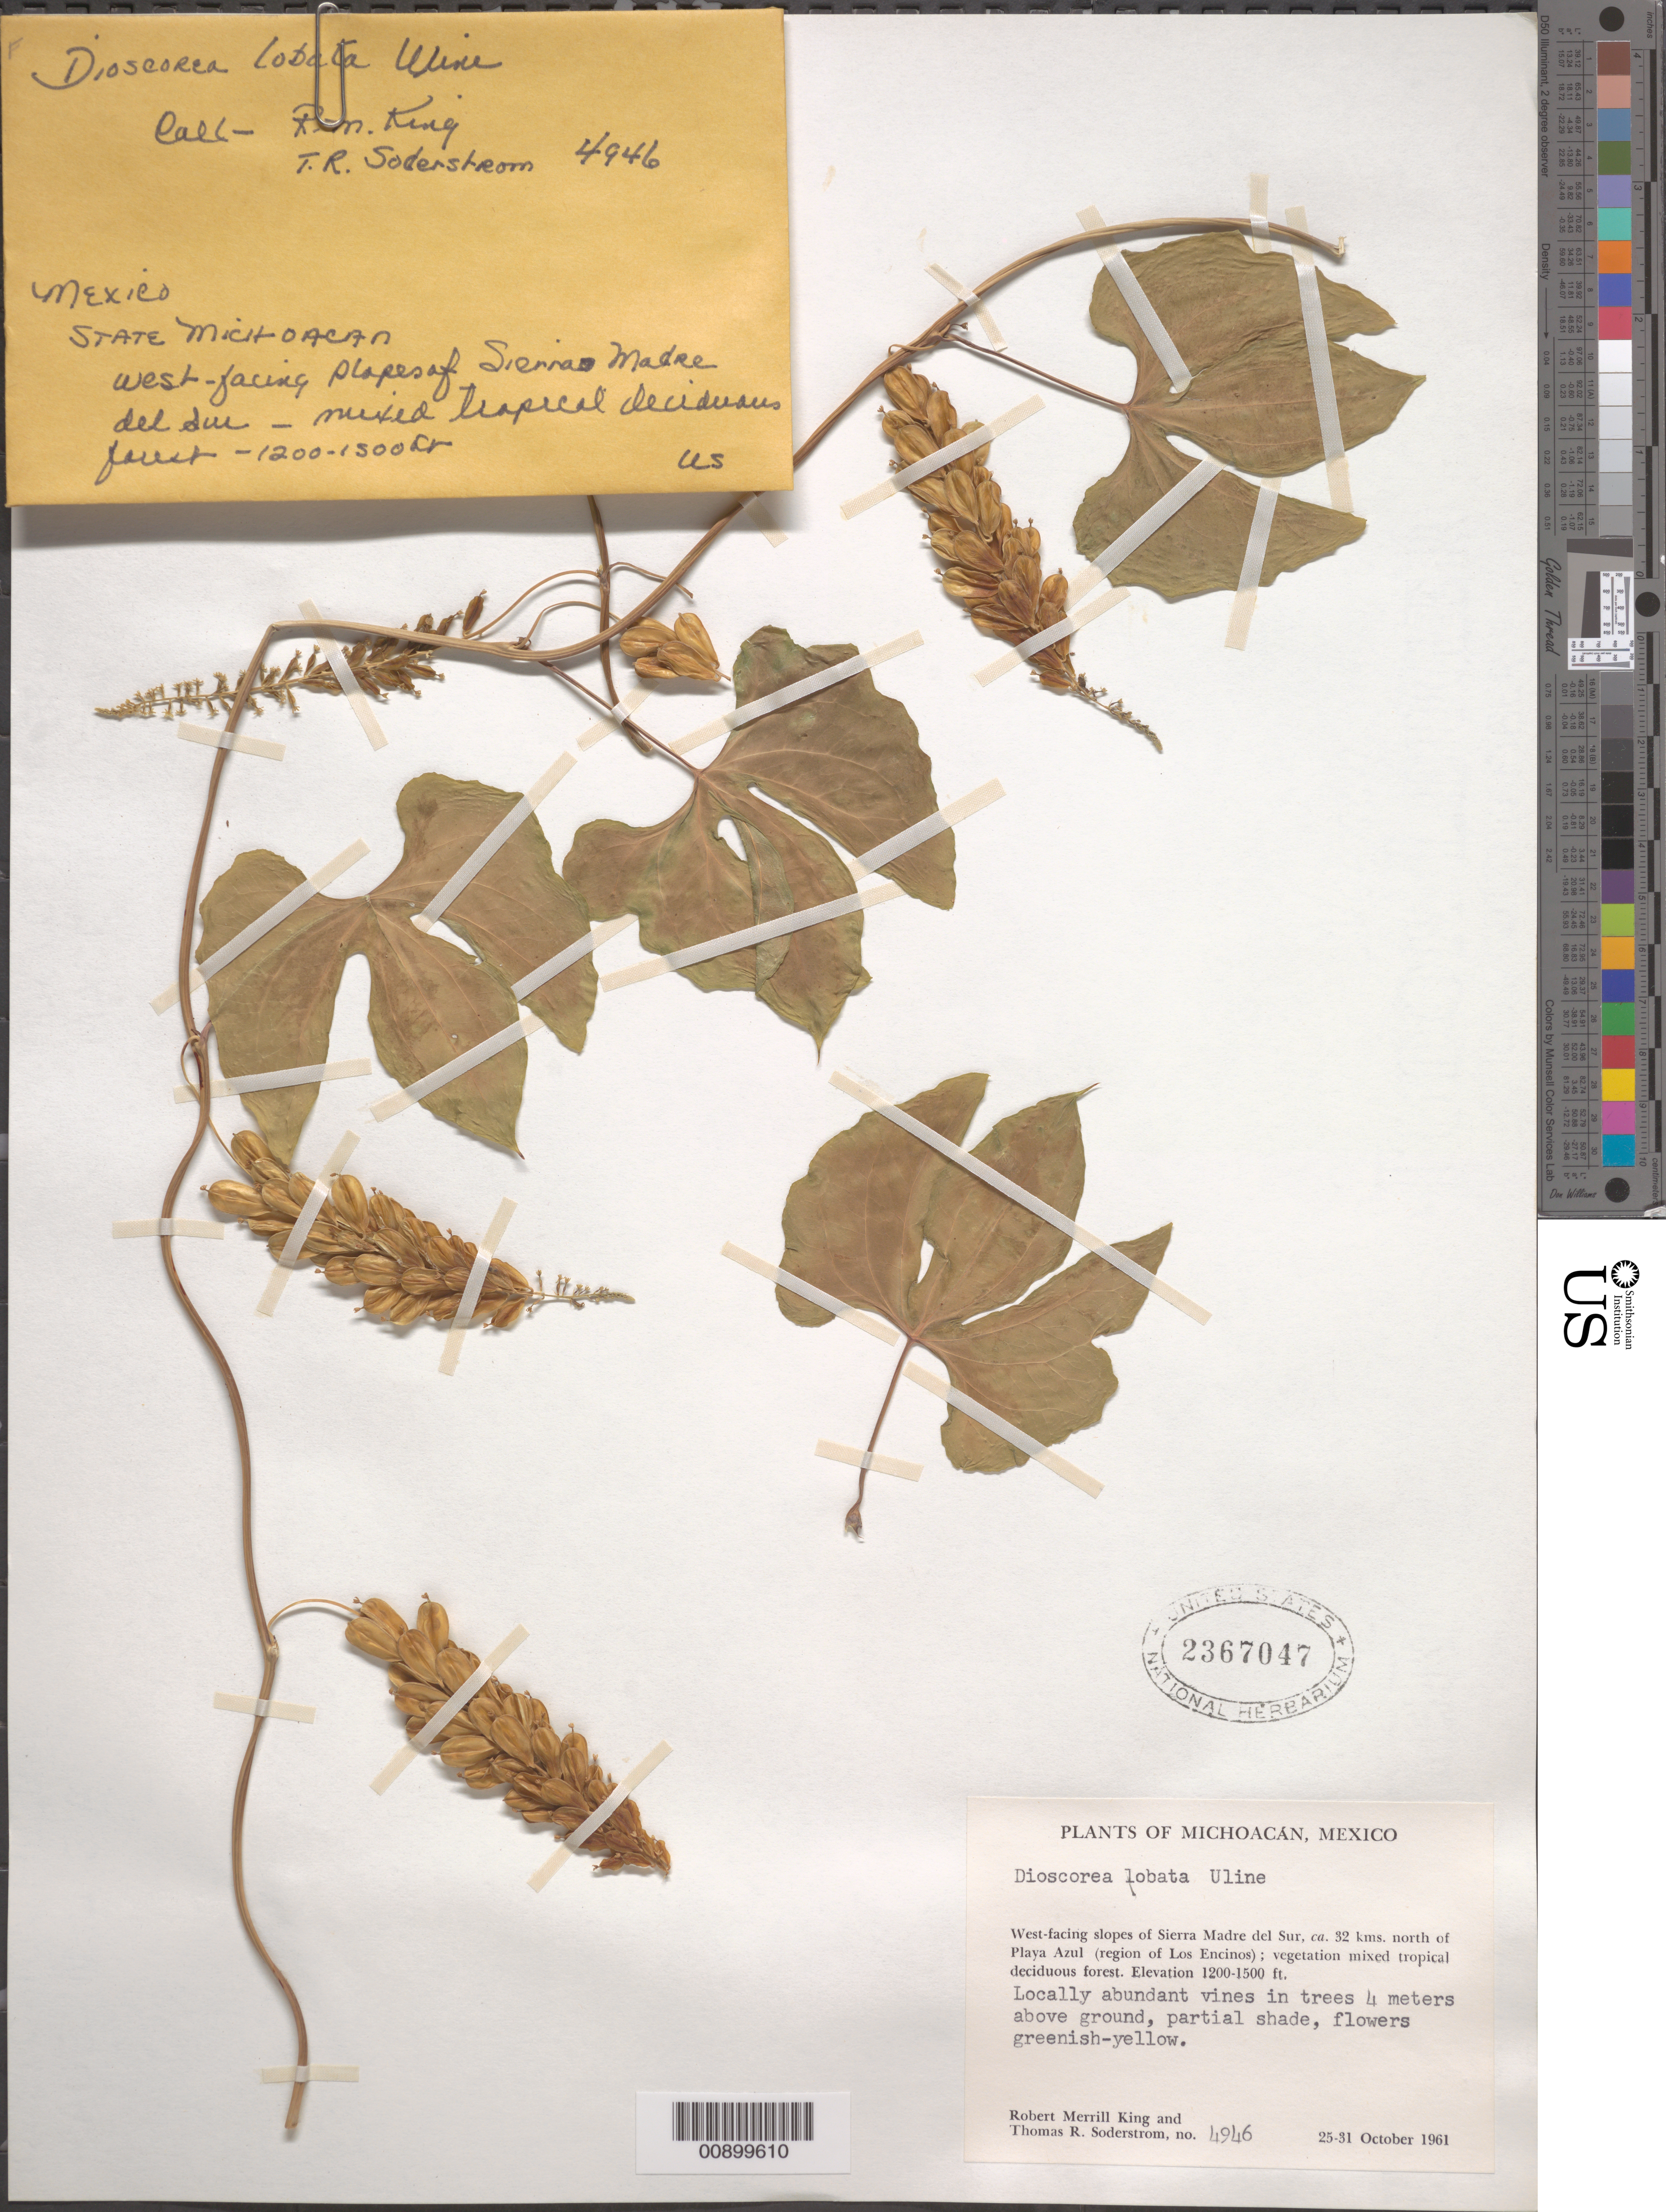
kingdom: Plantae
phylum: Tracheophyta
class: Liliopsida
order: Dioscoreales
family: Dioscoreaceae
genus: Dioscorea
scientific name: Dioscorea lobata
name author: Uline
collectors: R. M. King & T. R. Soderstrom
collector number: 4946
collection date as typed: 25 Oct 1961 to 31 Oct 1961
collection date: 1961-10-25/1961-10-31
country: Mexico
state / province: Michoacán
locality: West-facing slopes of Sierra Madre del Sur, ca. 32 kms. North of Playa Azul (region de Los Encinos).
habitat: Vegetation mixed tropical deciduous forest. Vine in trees 4 meters above ground, partial shade.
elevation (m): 366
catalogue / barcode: US 2367047